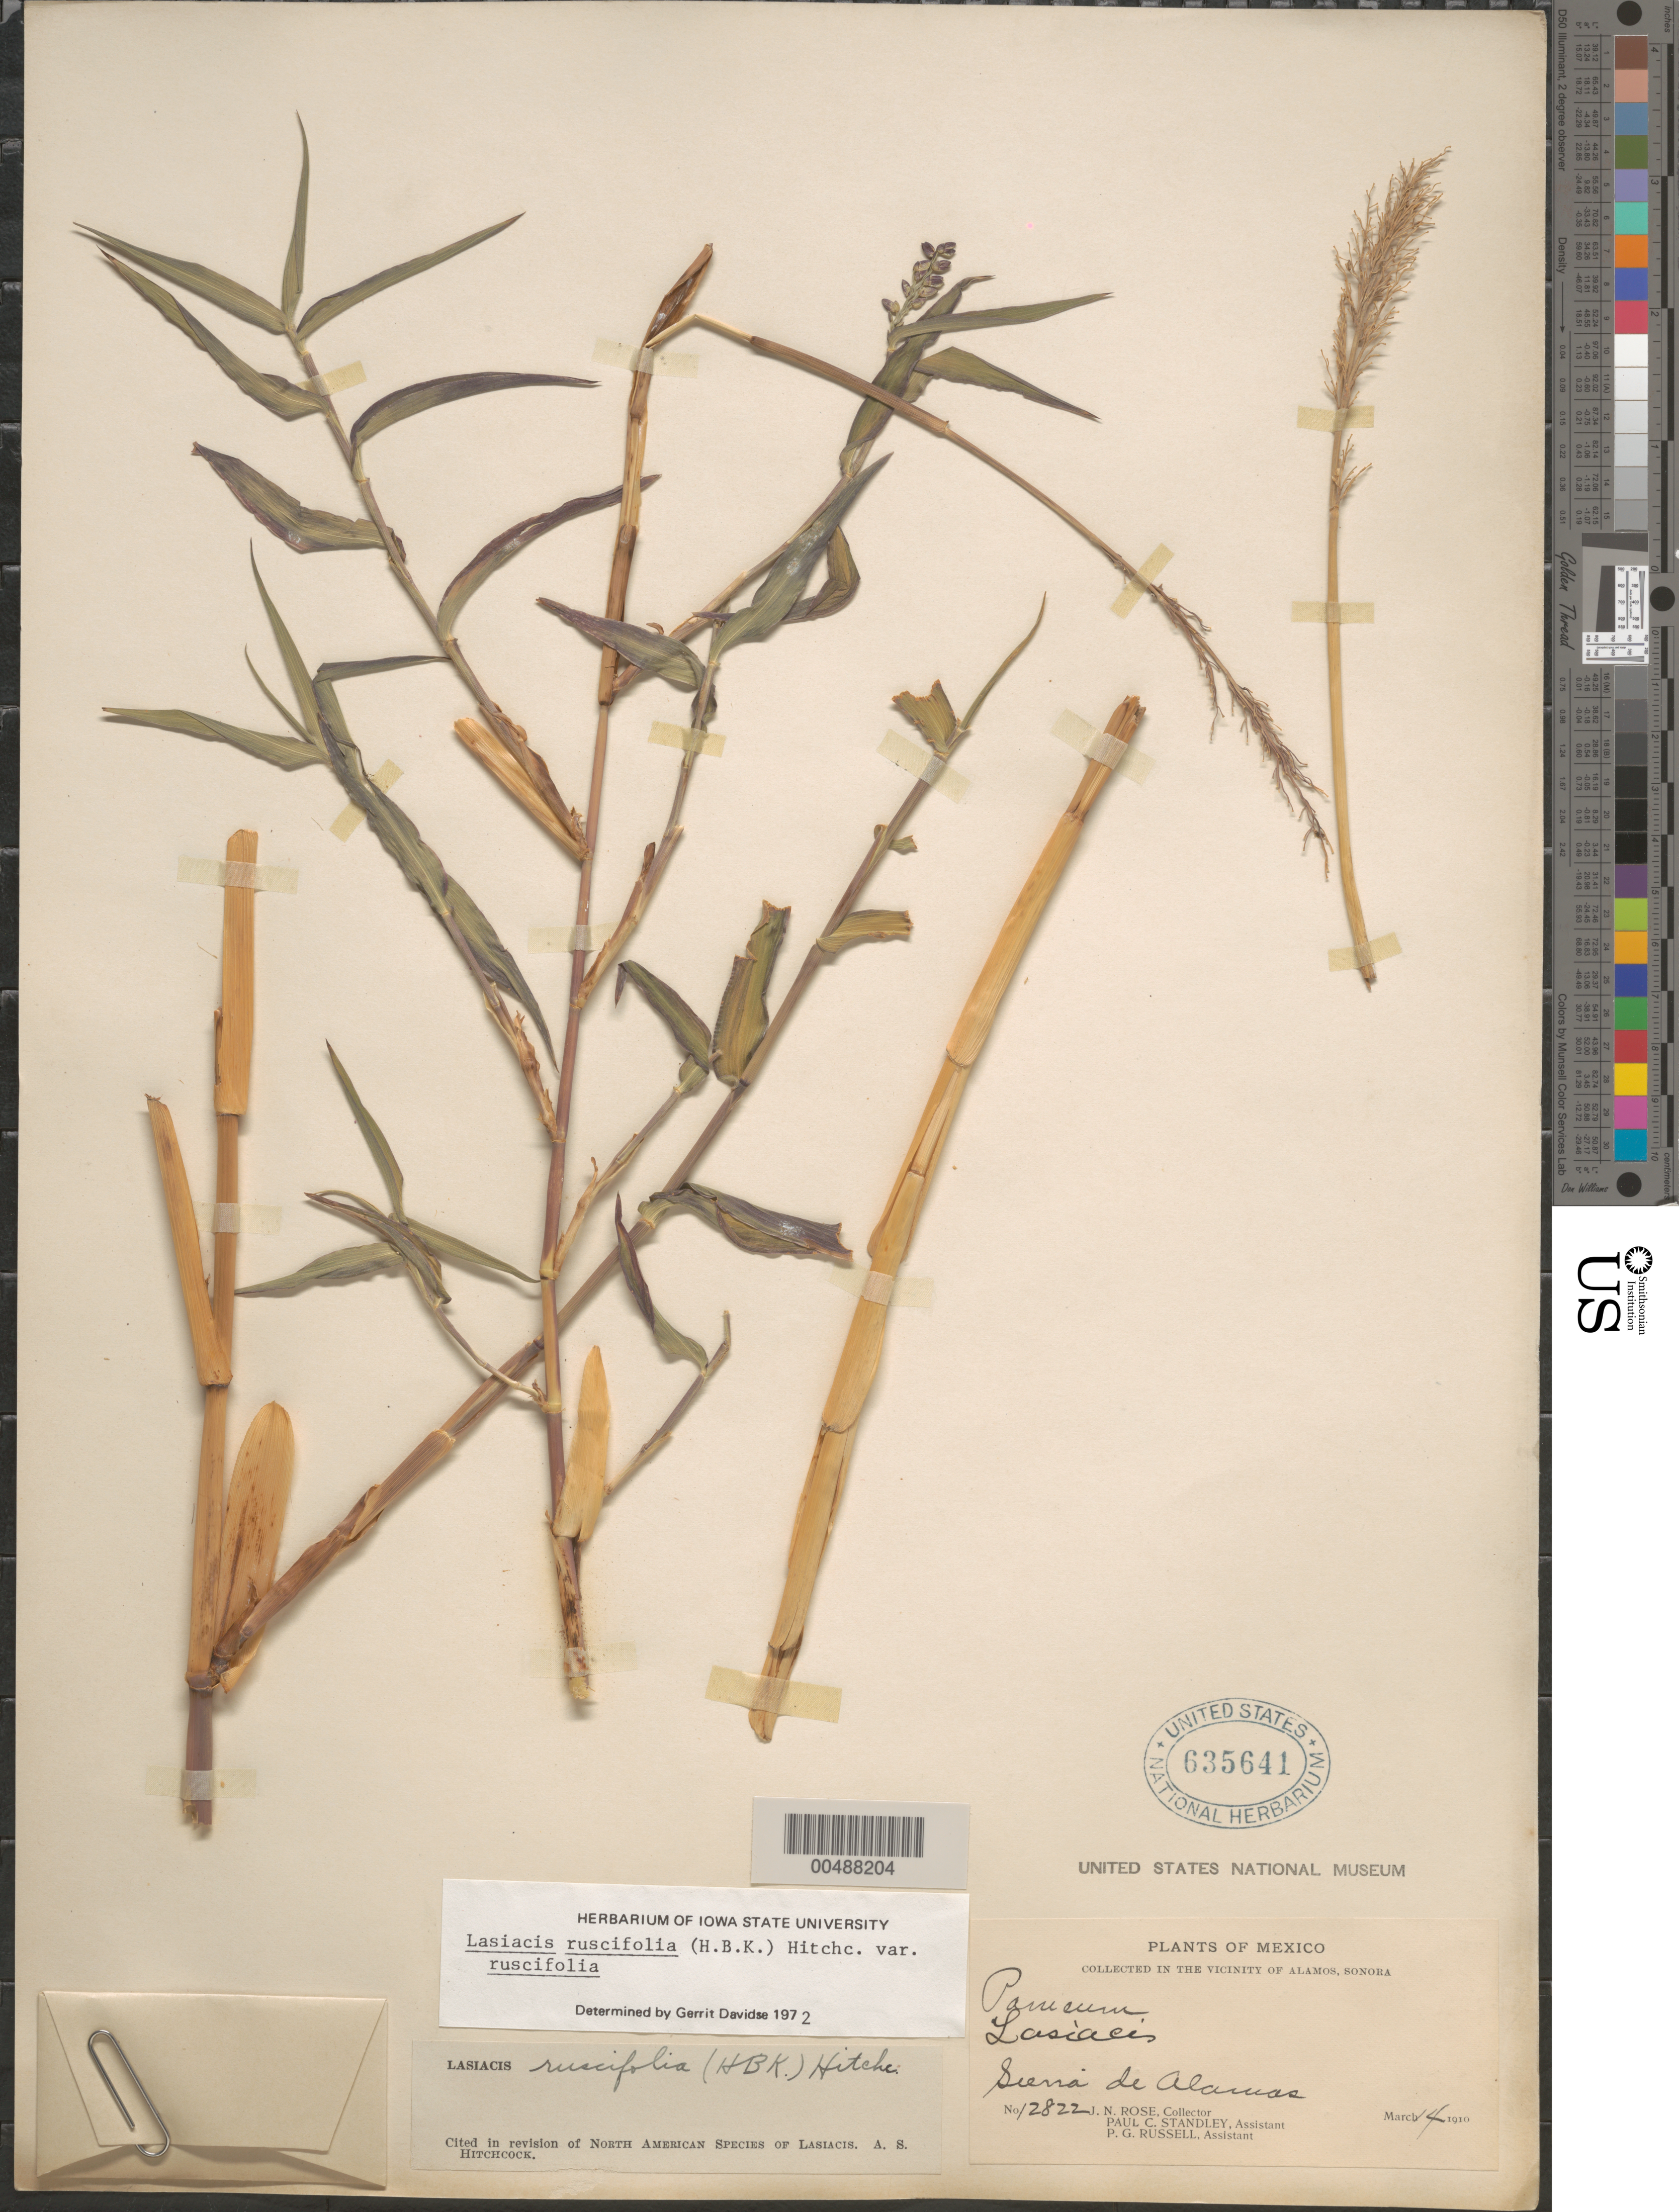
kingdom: Plantae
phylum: Tracheophyta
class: Liliopsida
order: Poales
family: Poaceae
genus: Lasiacis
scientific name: Lasiacis ruscifolia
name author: (Kunth) Hitchc.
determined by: Davidse, Gerrit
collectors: J. N. Rose, P. C. Standley & P. G. Russell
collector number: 12822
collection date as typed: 14 Mar 1910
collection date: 1910-03-14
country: Mexico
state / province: Sonora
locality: In the vicinity of Alamos, Sierra de Alamos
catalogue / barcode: US 635641